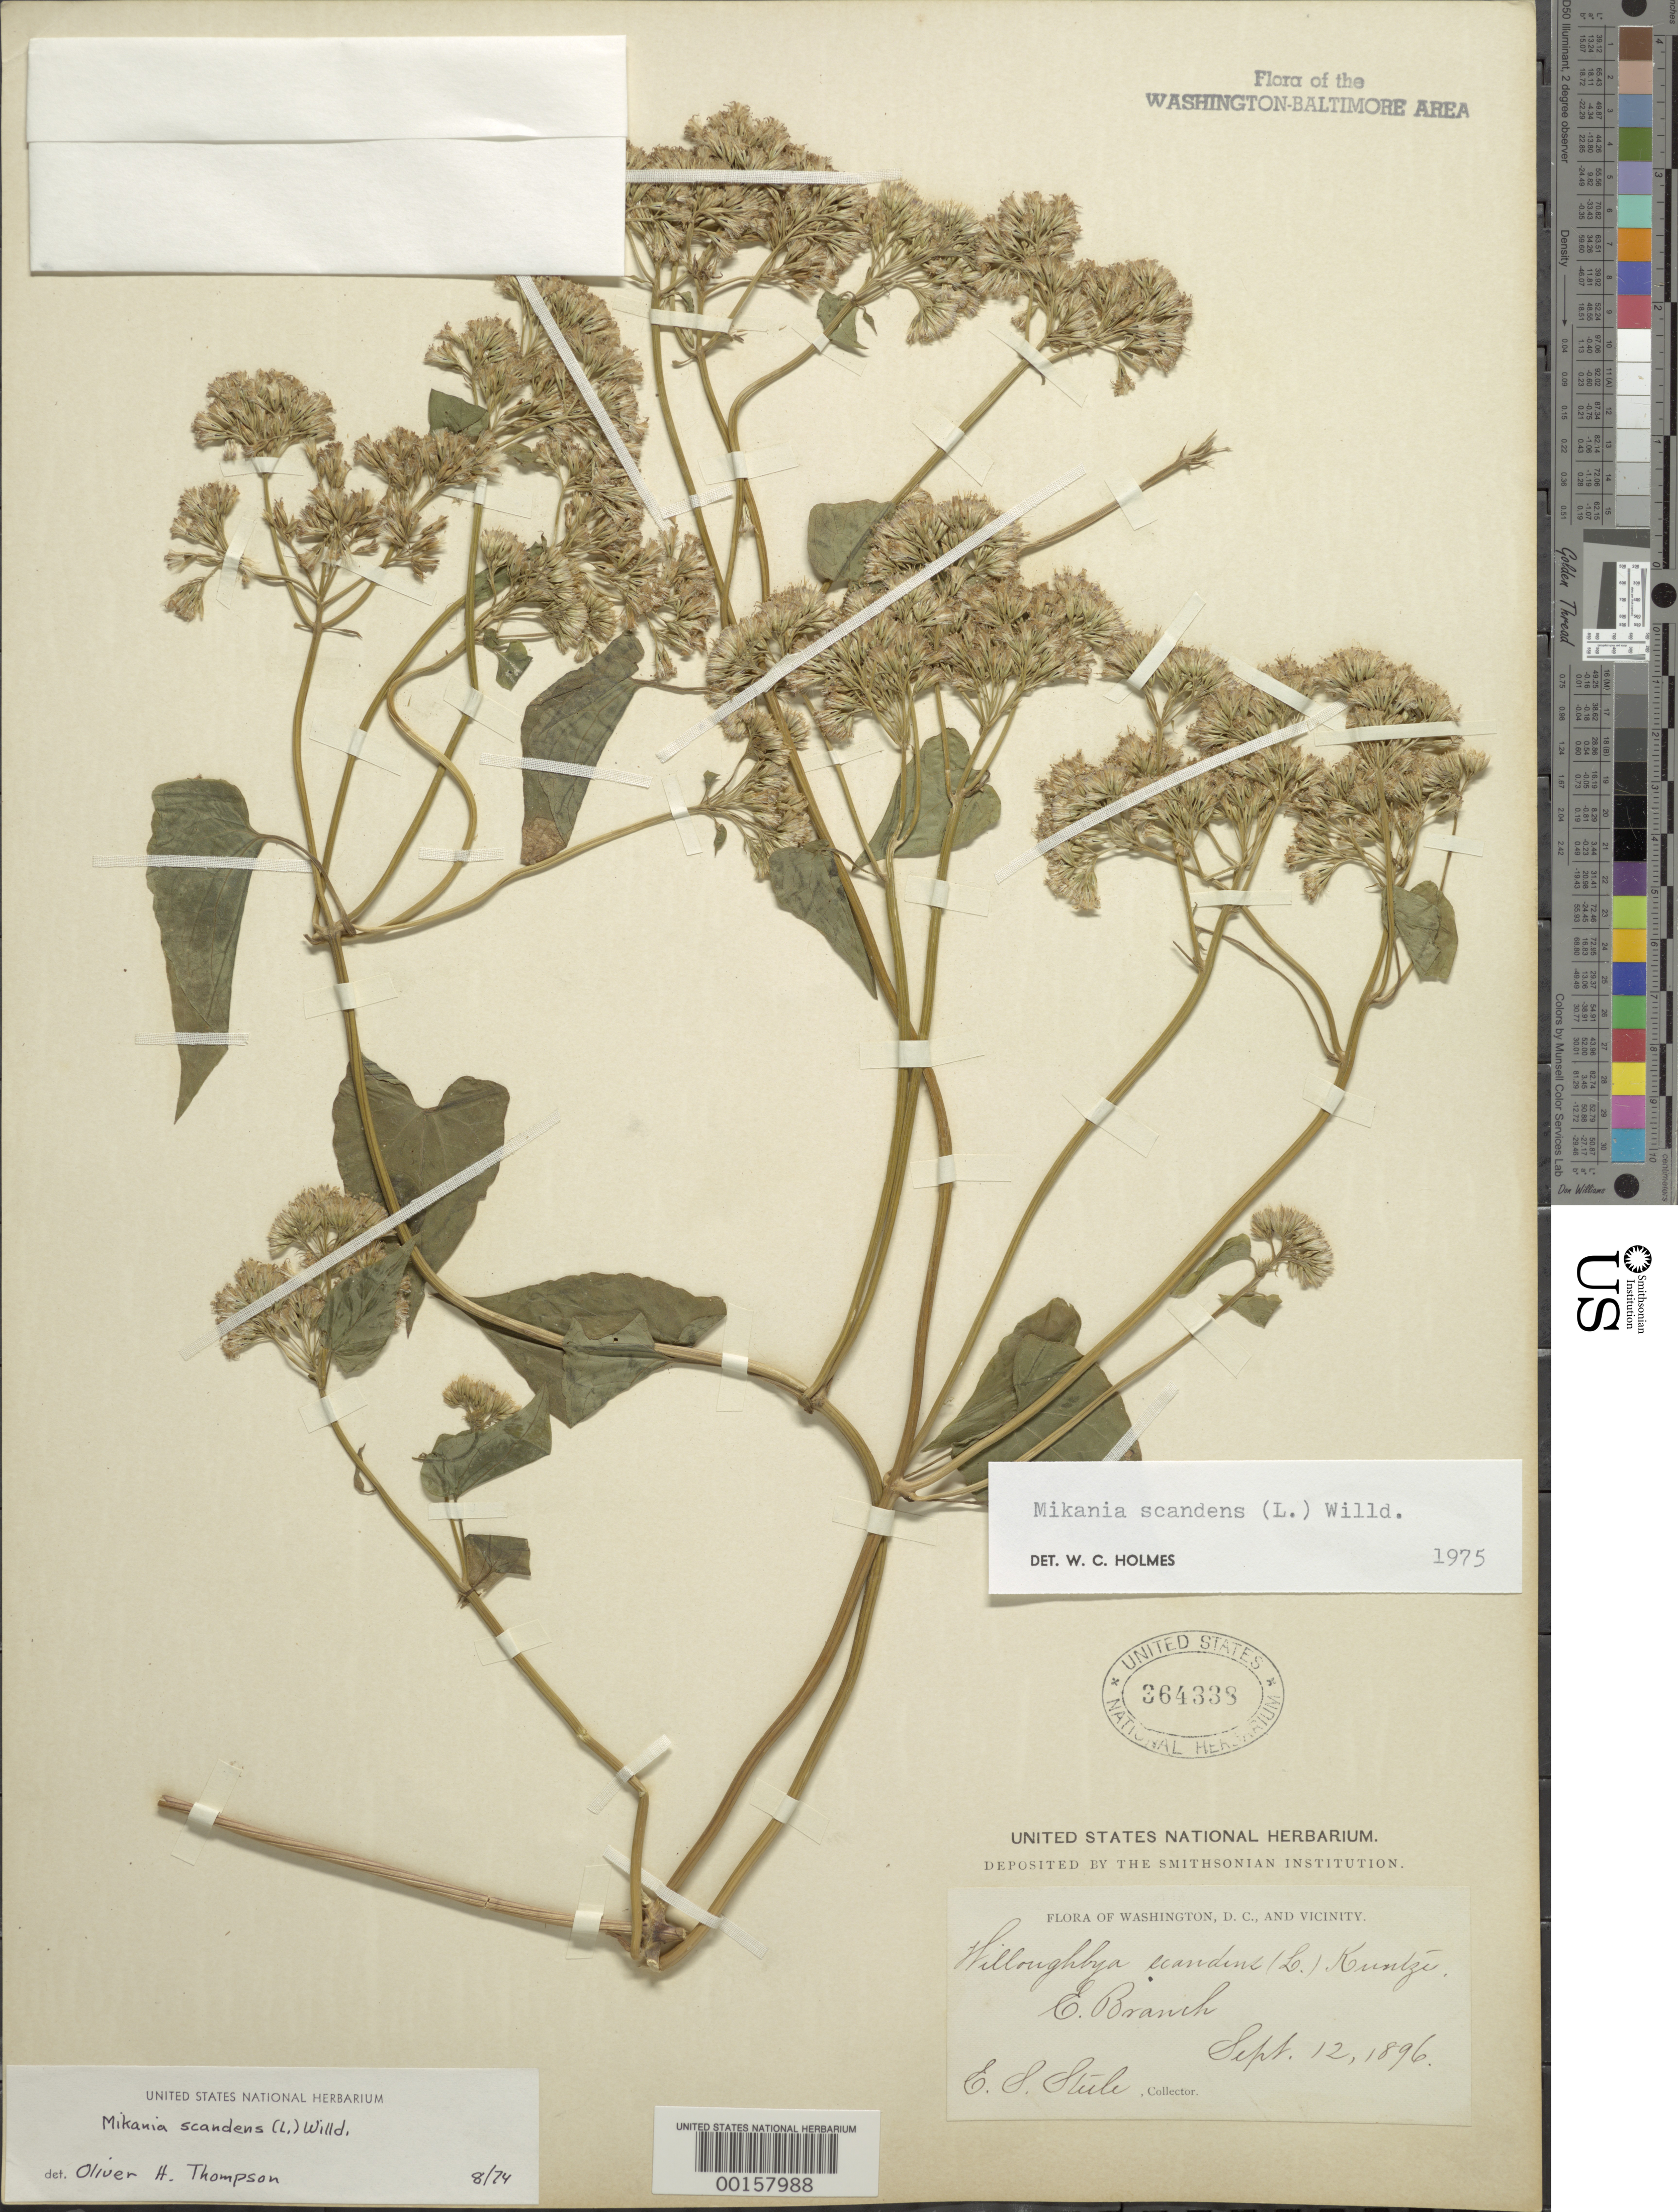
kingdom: Plantae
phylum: Tracheophyta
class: Magnoliopsida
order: Asterales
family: Asteraceae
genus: Mikania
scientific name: Mikania scandens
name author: (L.) Willd.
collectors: E. Steele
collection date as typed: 12 Sep 1896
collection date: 1896-09-12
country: United States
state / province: District of Columbia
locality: East Branch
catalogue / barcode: US 364338